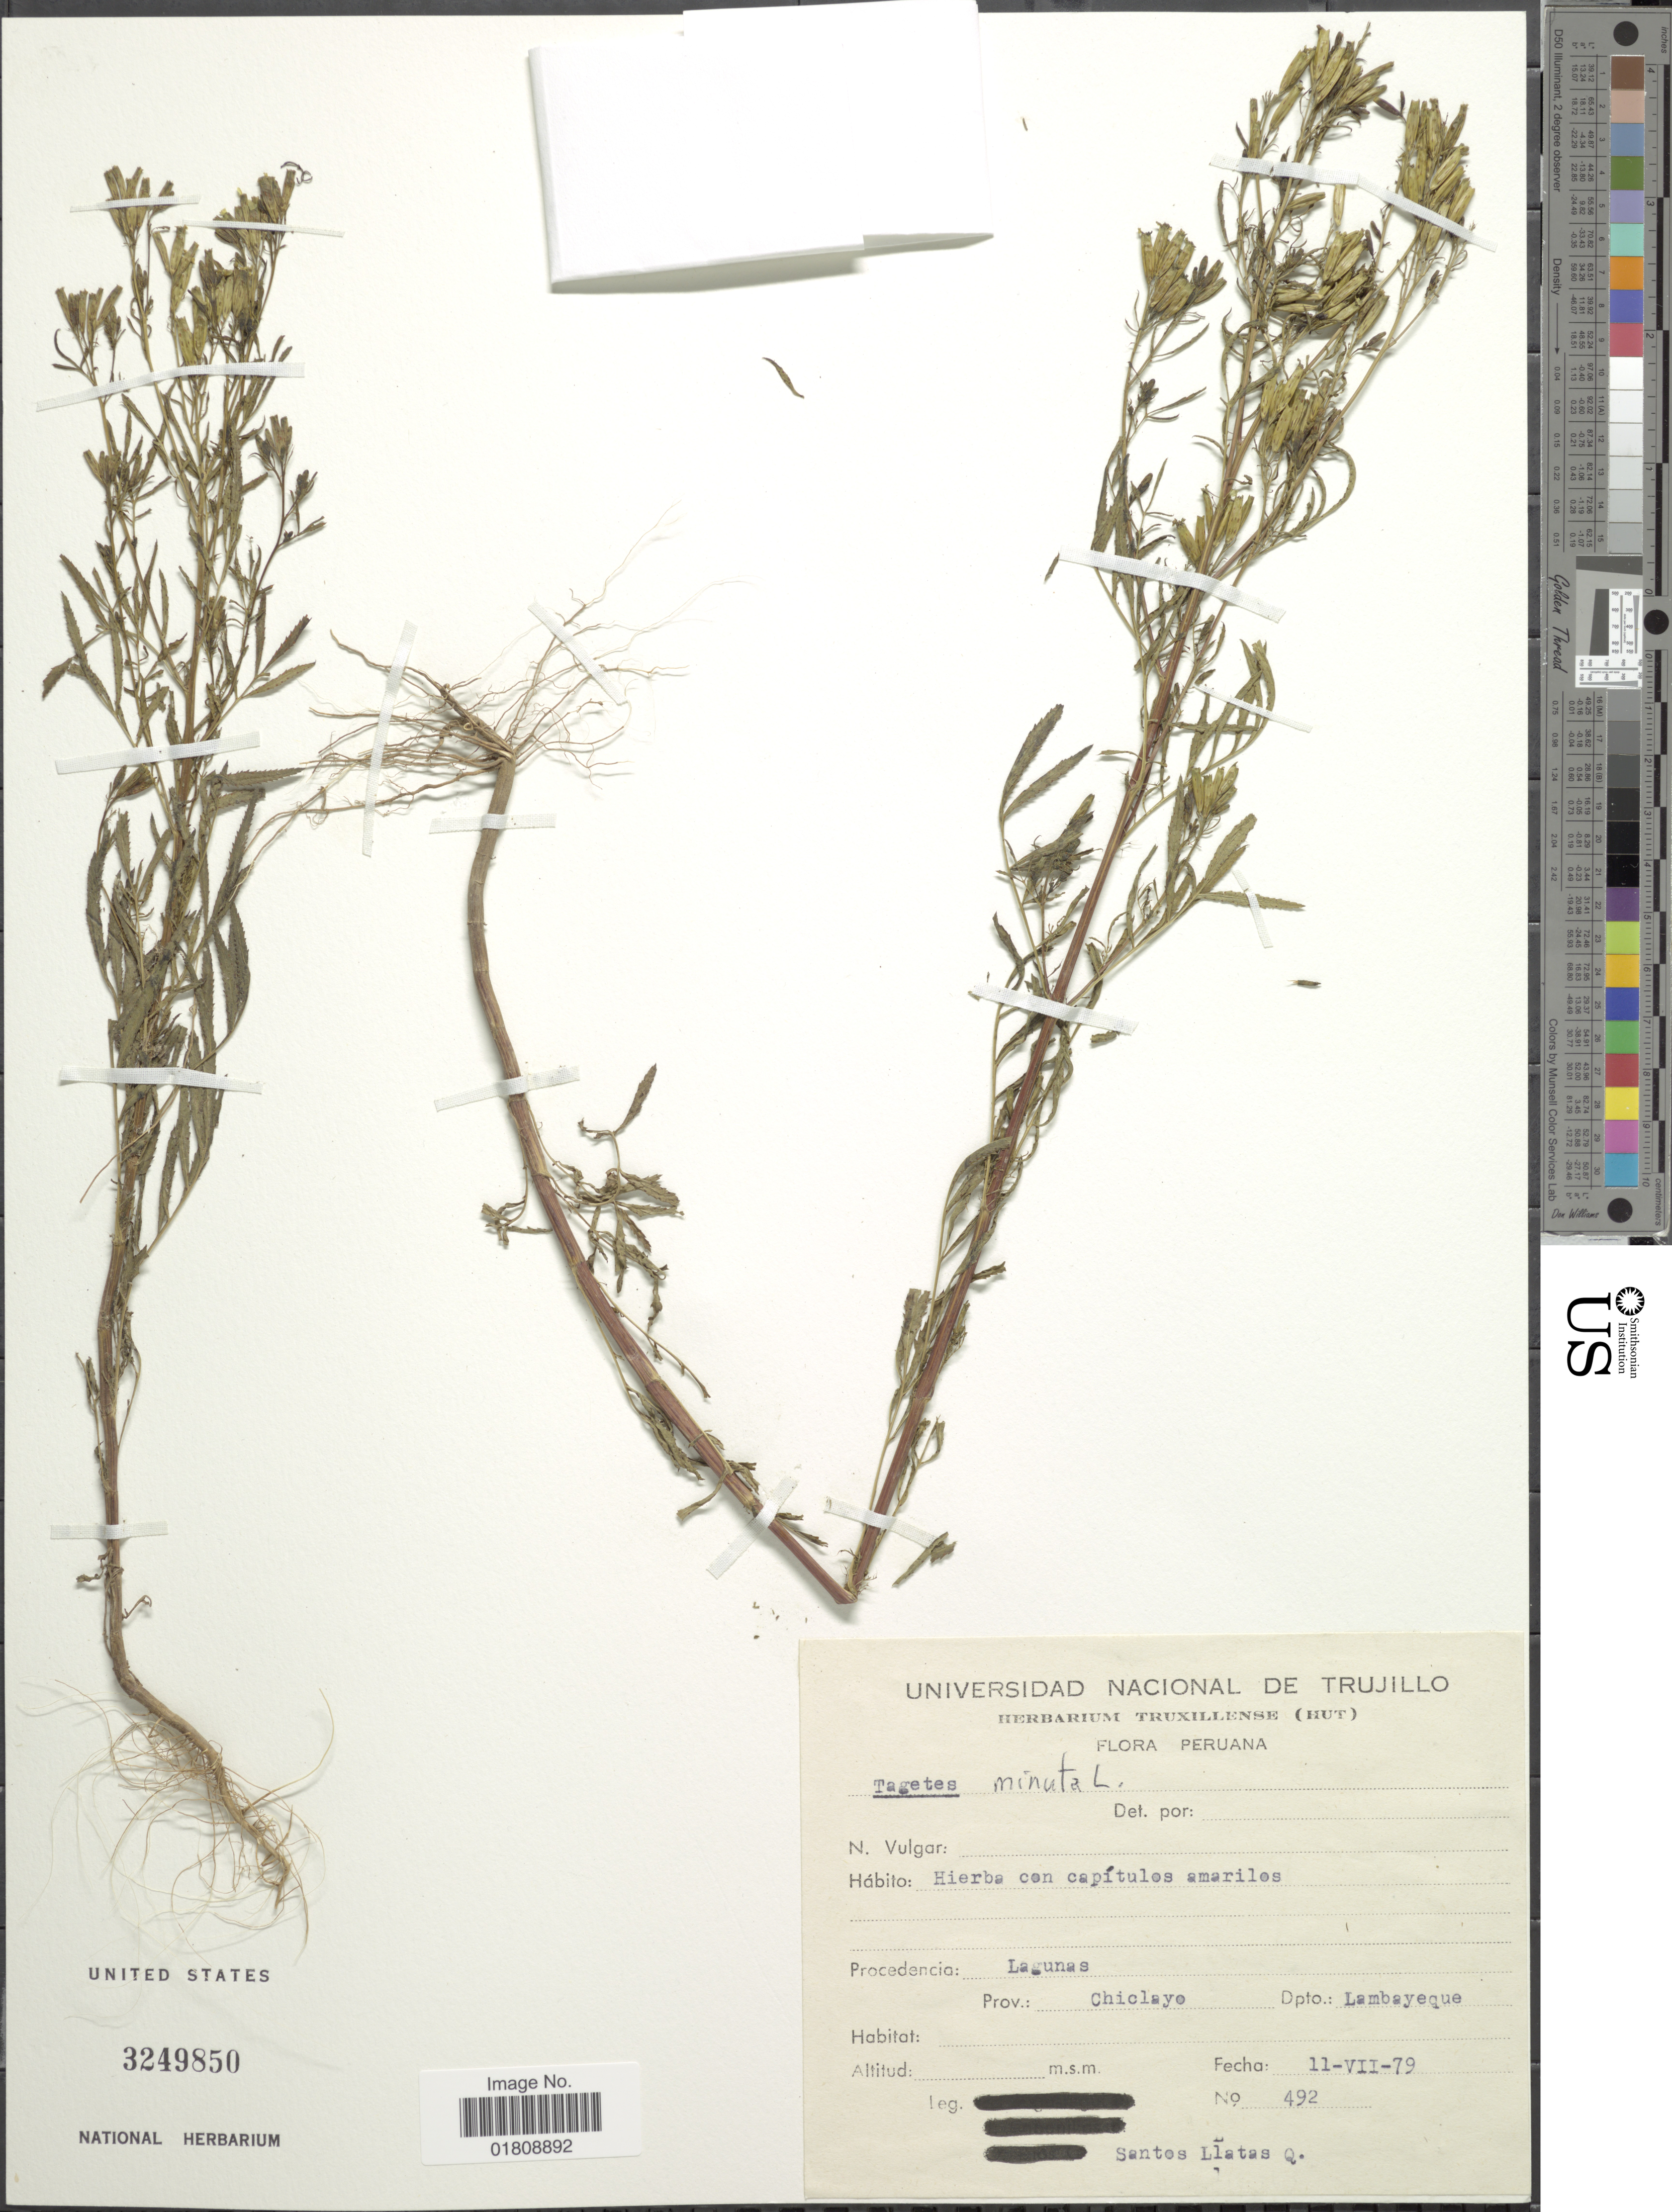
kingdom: Plantae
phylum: Tracheophyta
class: Magnoliopsida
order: Asterales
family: Asteraceae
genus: Tagetes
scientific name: Tagetes minuta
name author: L.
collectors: S. Llatas Quiroz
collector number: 492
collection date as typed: Transcribed d/m/y: 11/7/79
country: Peru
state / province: Lambayeque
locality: Lagunas, Prov. Chiclayo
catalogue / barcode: US 3249850